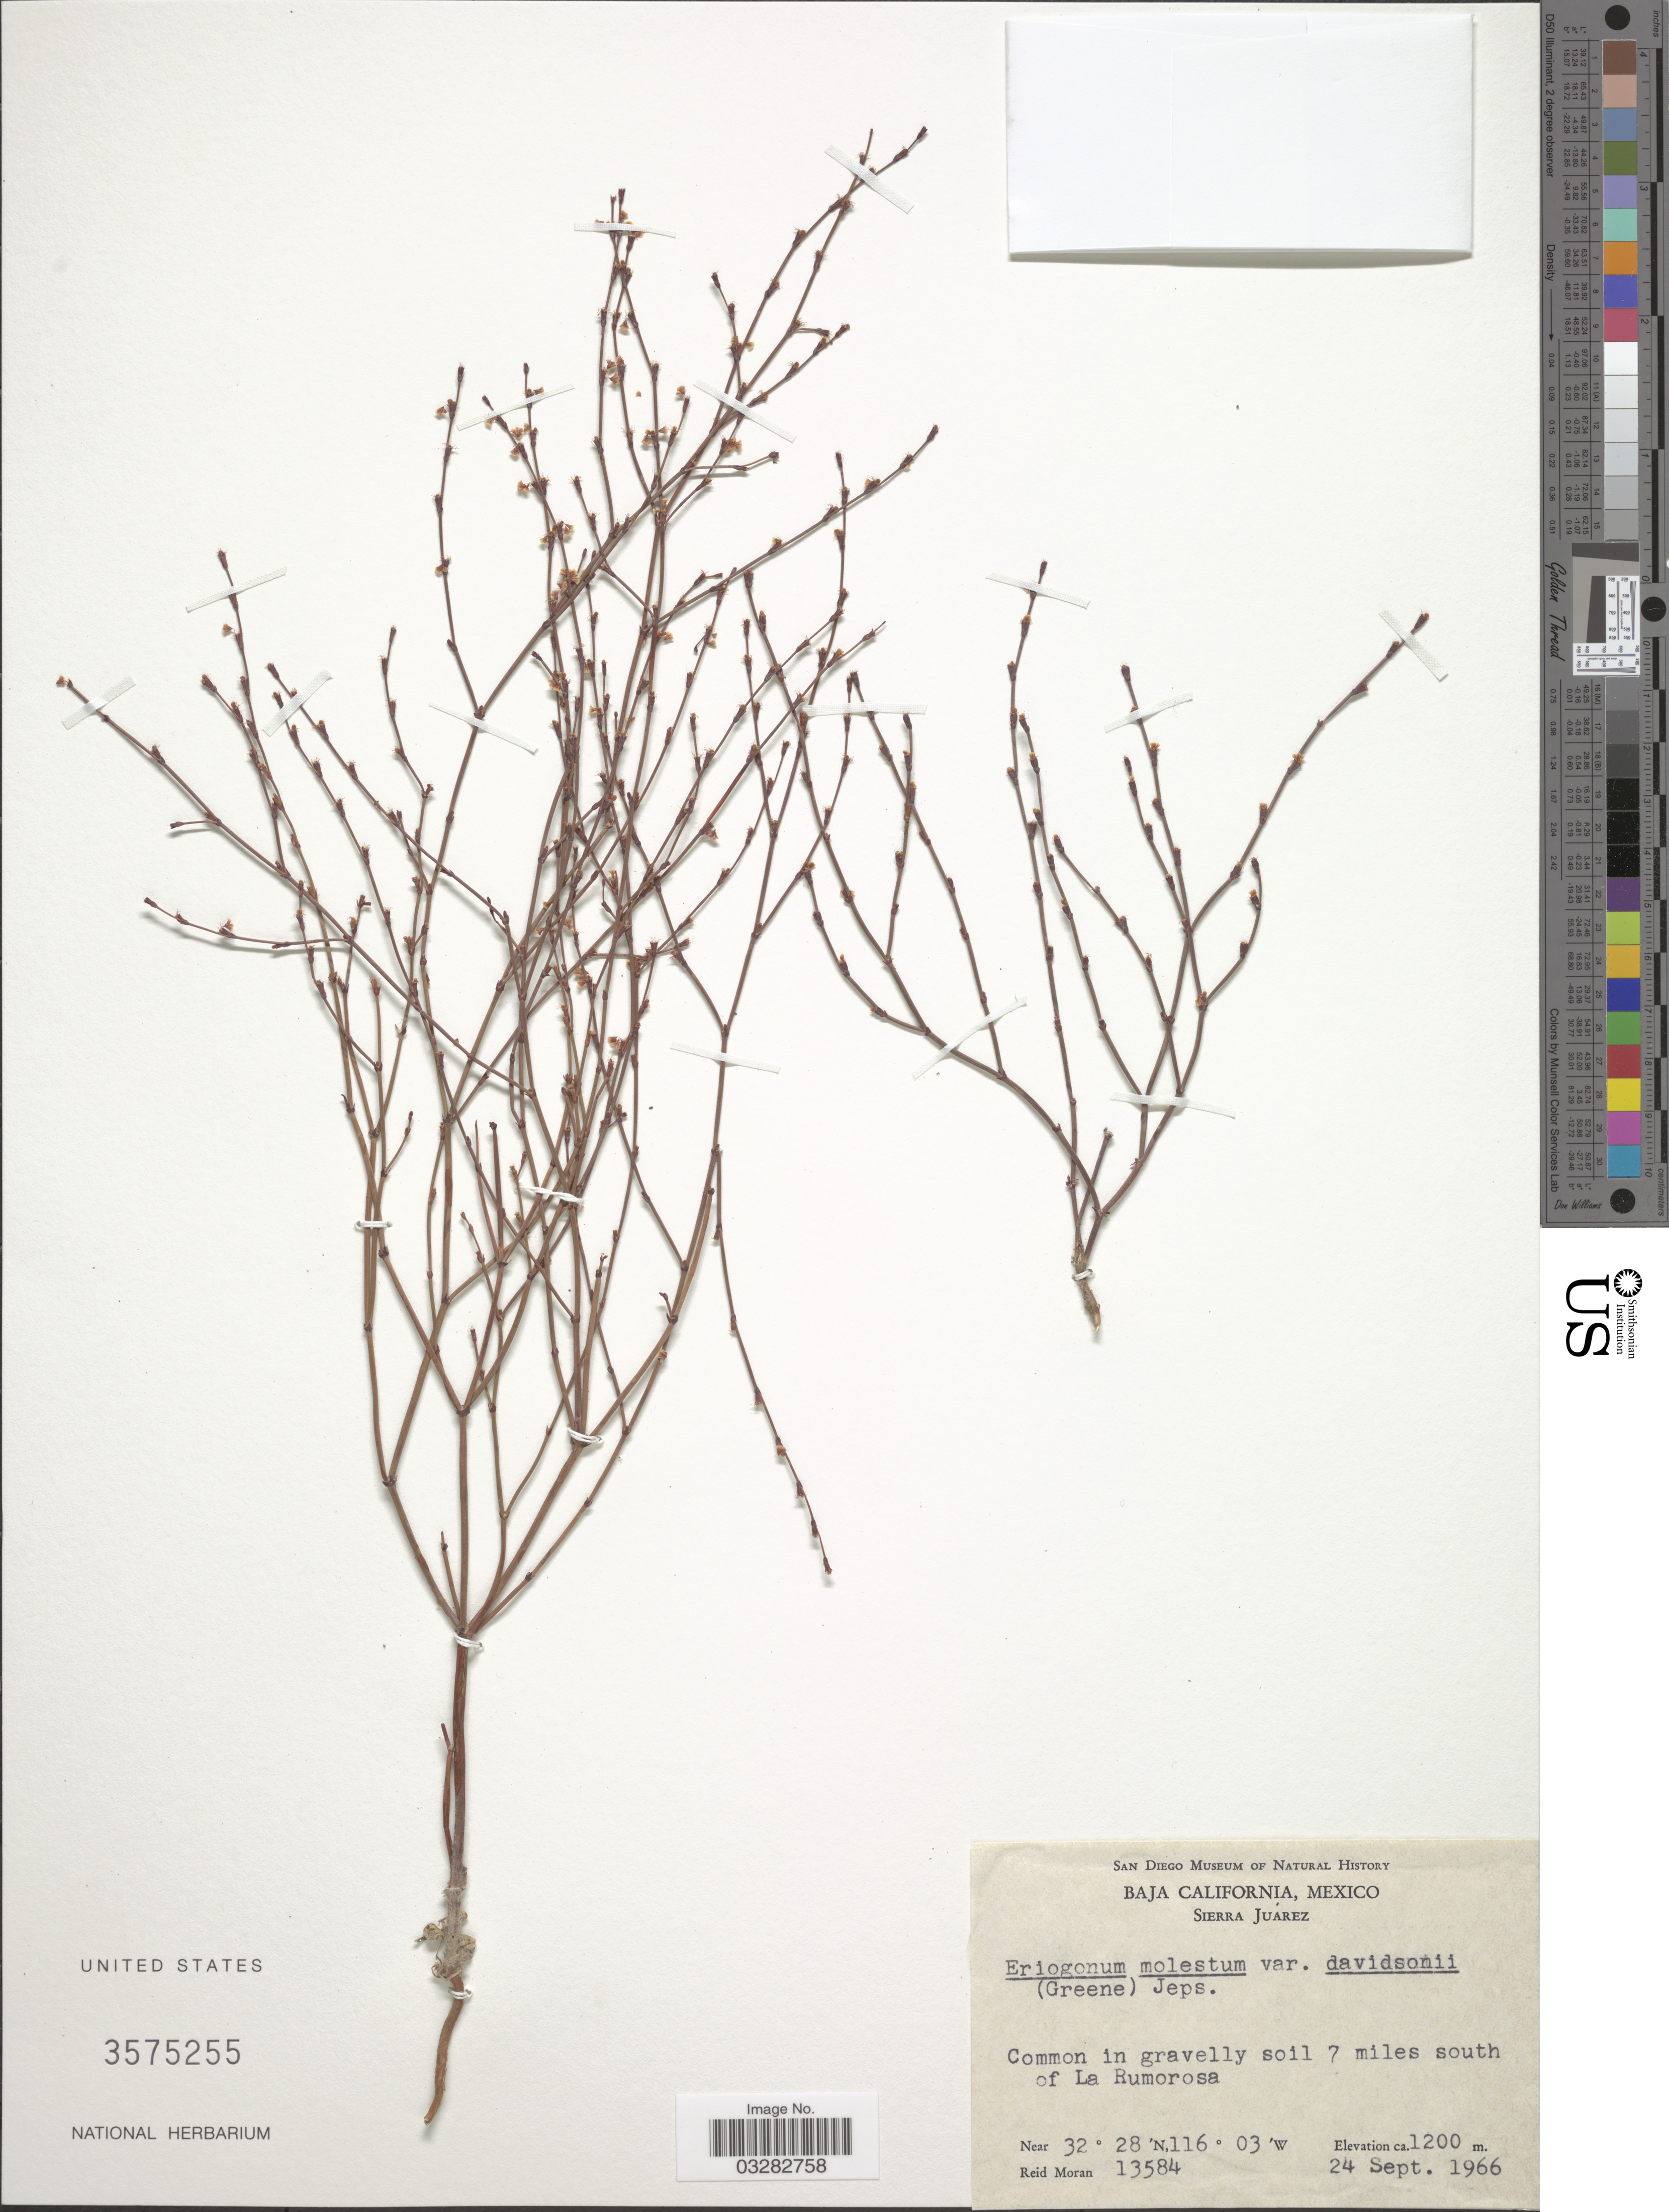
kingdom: Plantae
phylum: Tracheophyta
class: Magnoliopsida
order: Caryophyllales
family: Polygonaceae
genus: Eriogonum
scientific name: Eriogonum molestum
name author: S. Watson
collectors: R. V. Moran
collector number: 13584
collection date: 1966-09-24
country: Mexico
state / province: Baja California Norte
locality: Sierra Juarez. 7 miles south of La Rumorosa.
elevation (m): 1200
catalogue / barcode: US 3575255